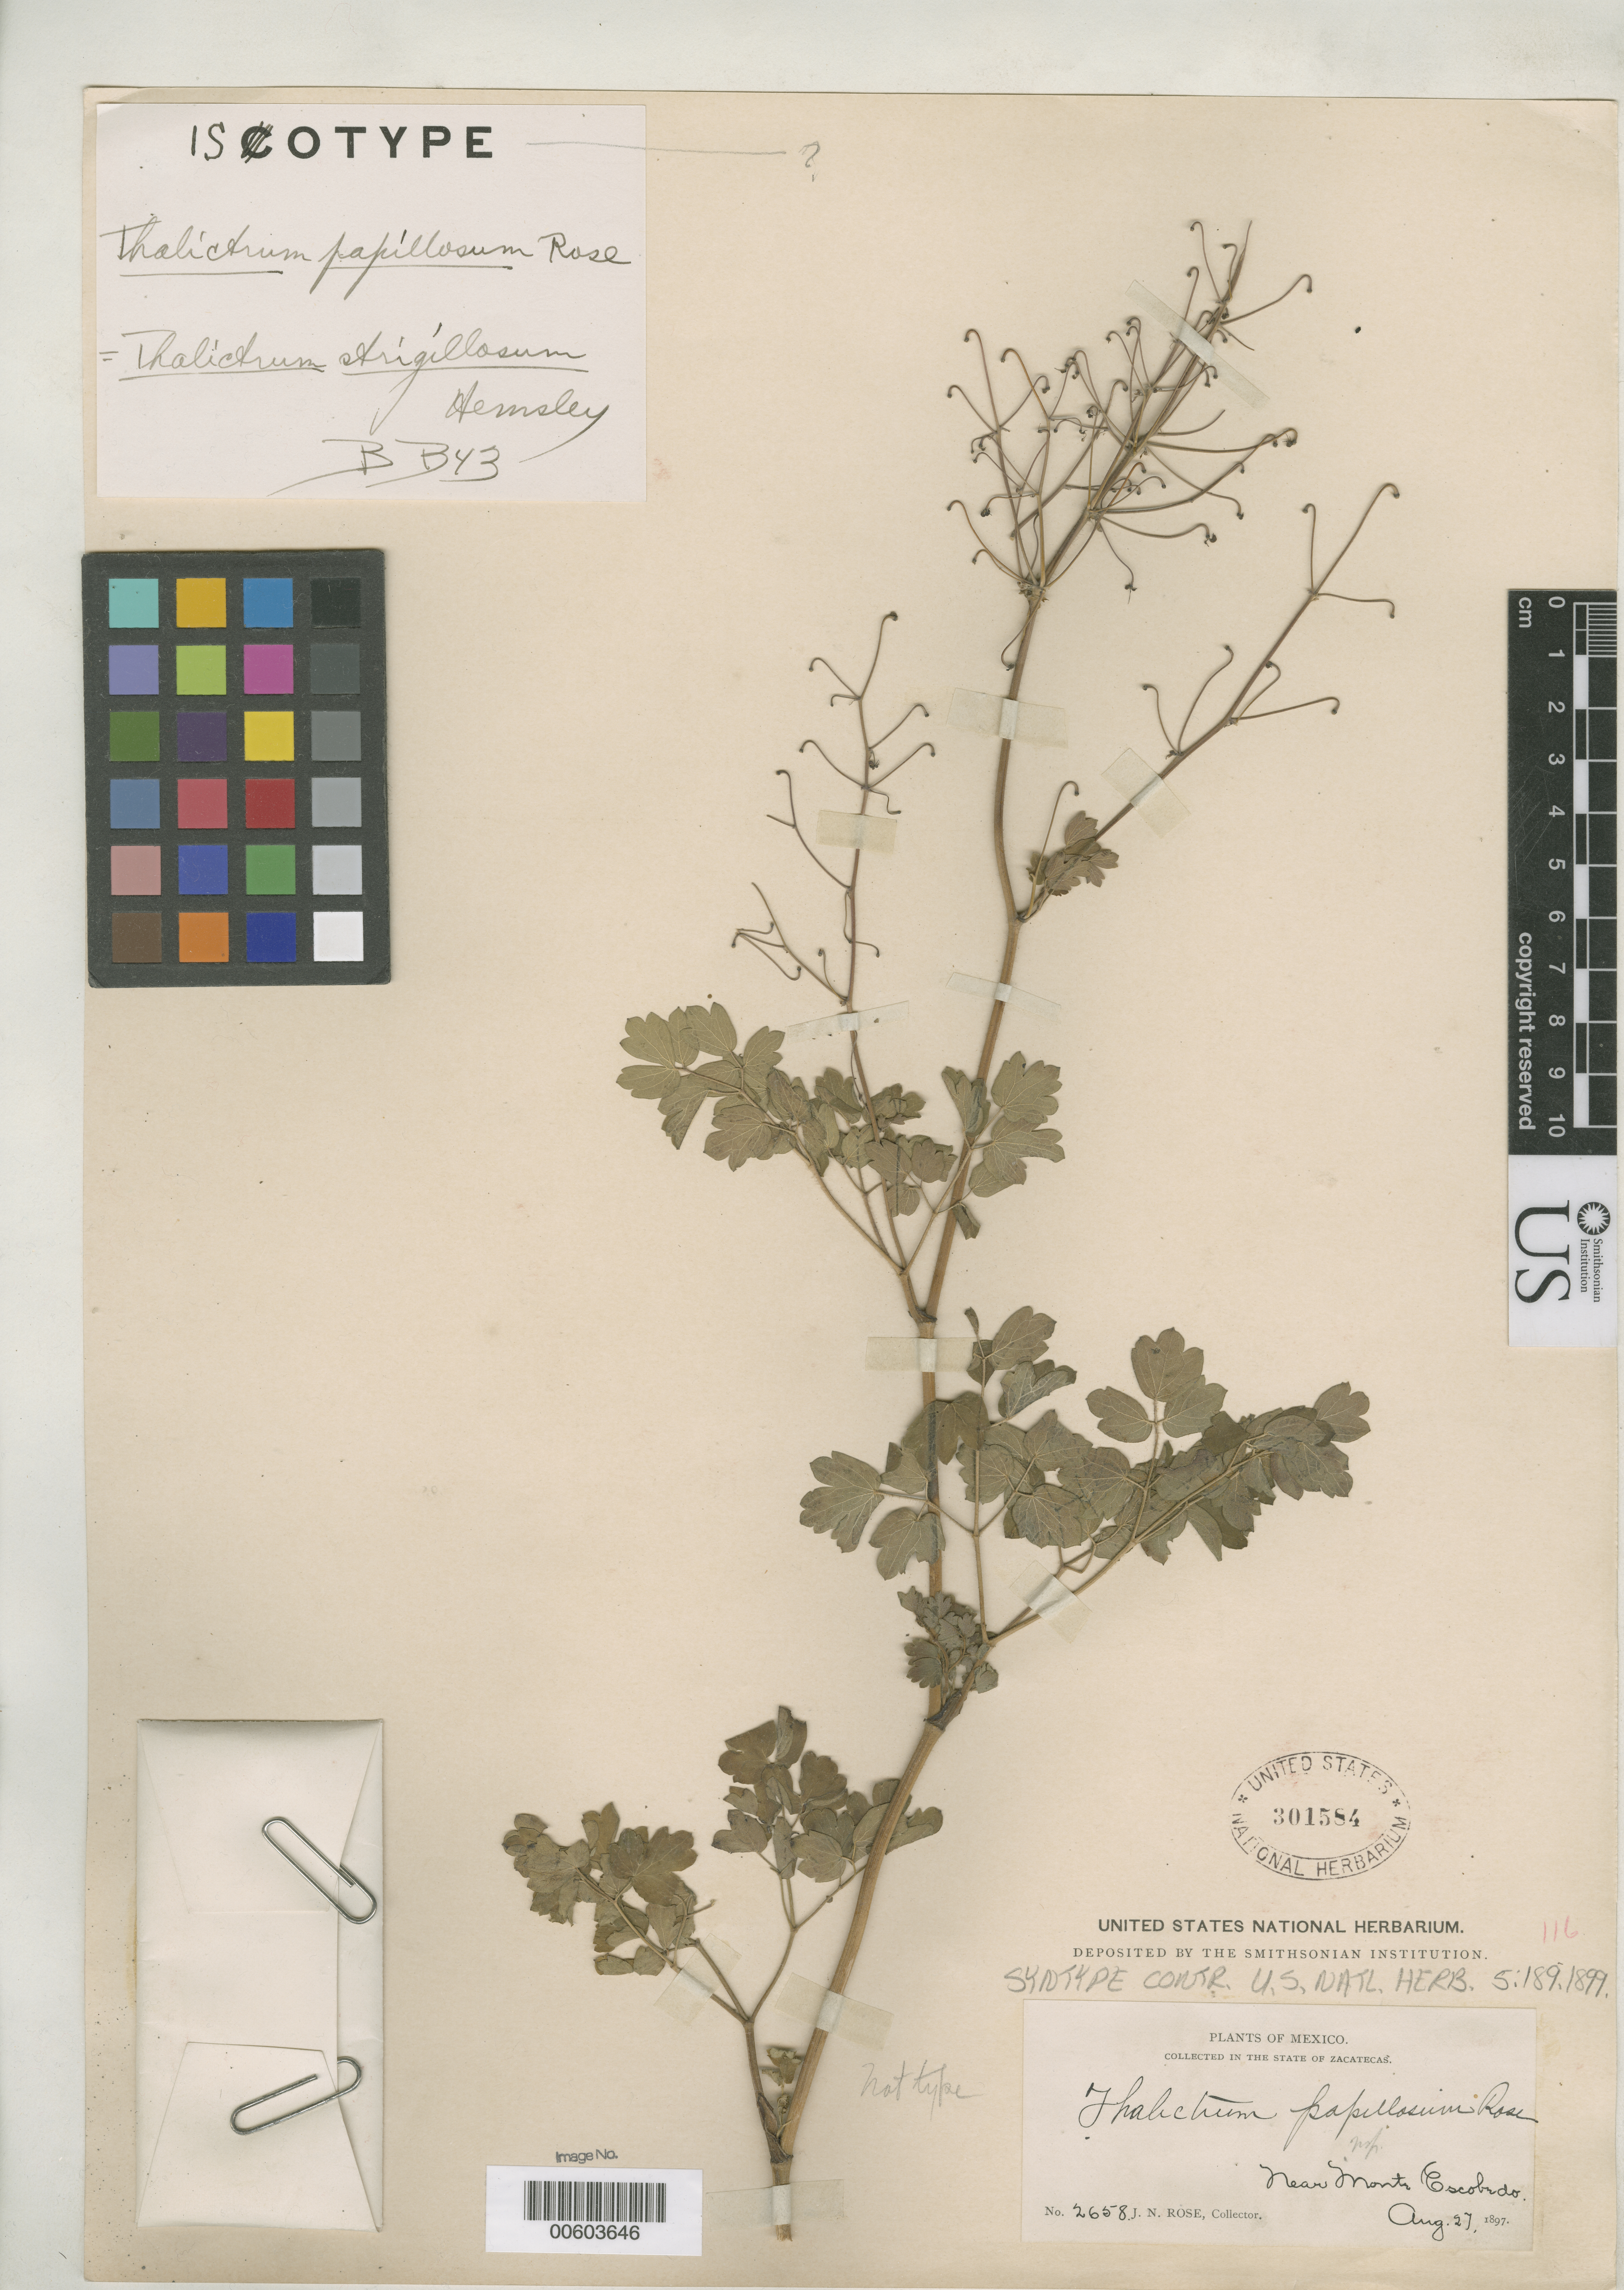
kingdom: Plantae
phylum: Tracheophyta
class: Magnoliopsida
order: Ranunculales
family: Ranunculaceae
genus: Thalictrum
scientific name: Thalictrum papillosum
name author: Rose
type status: Syntype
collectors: J. N. Rose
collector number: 2658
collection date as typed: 27 Aug 1897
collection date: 1897-08-27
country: Mexico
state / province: Zacatecas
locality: Near Monte Escobedo.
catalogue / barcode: US 301584